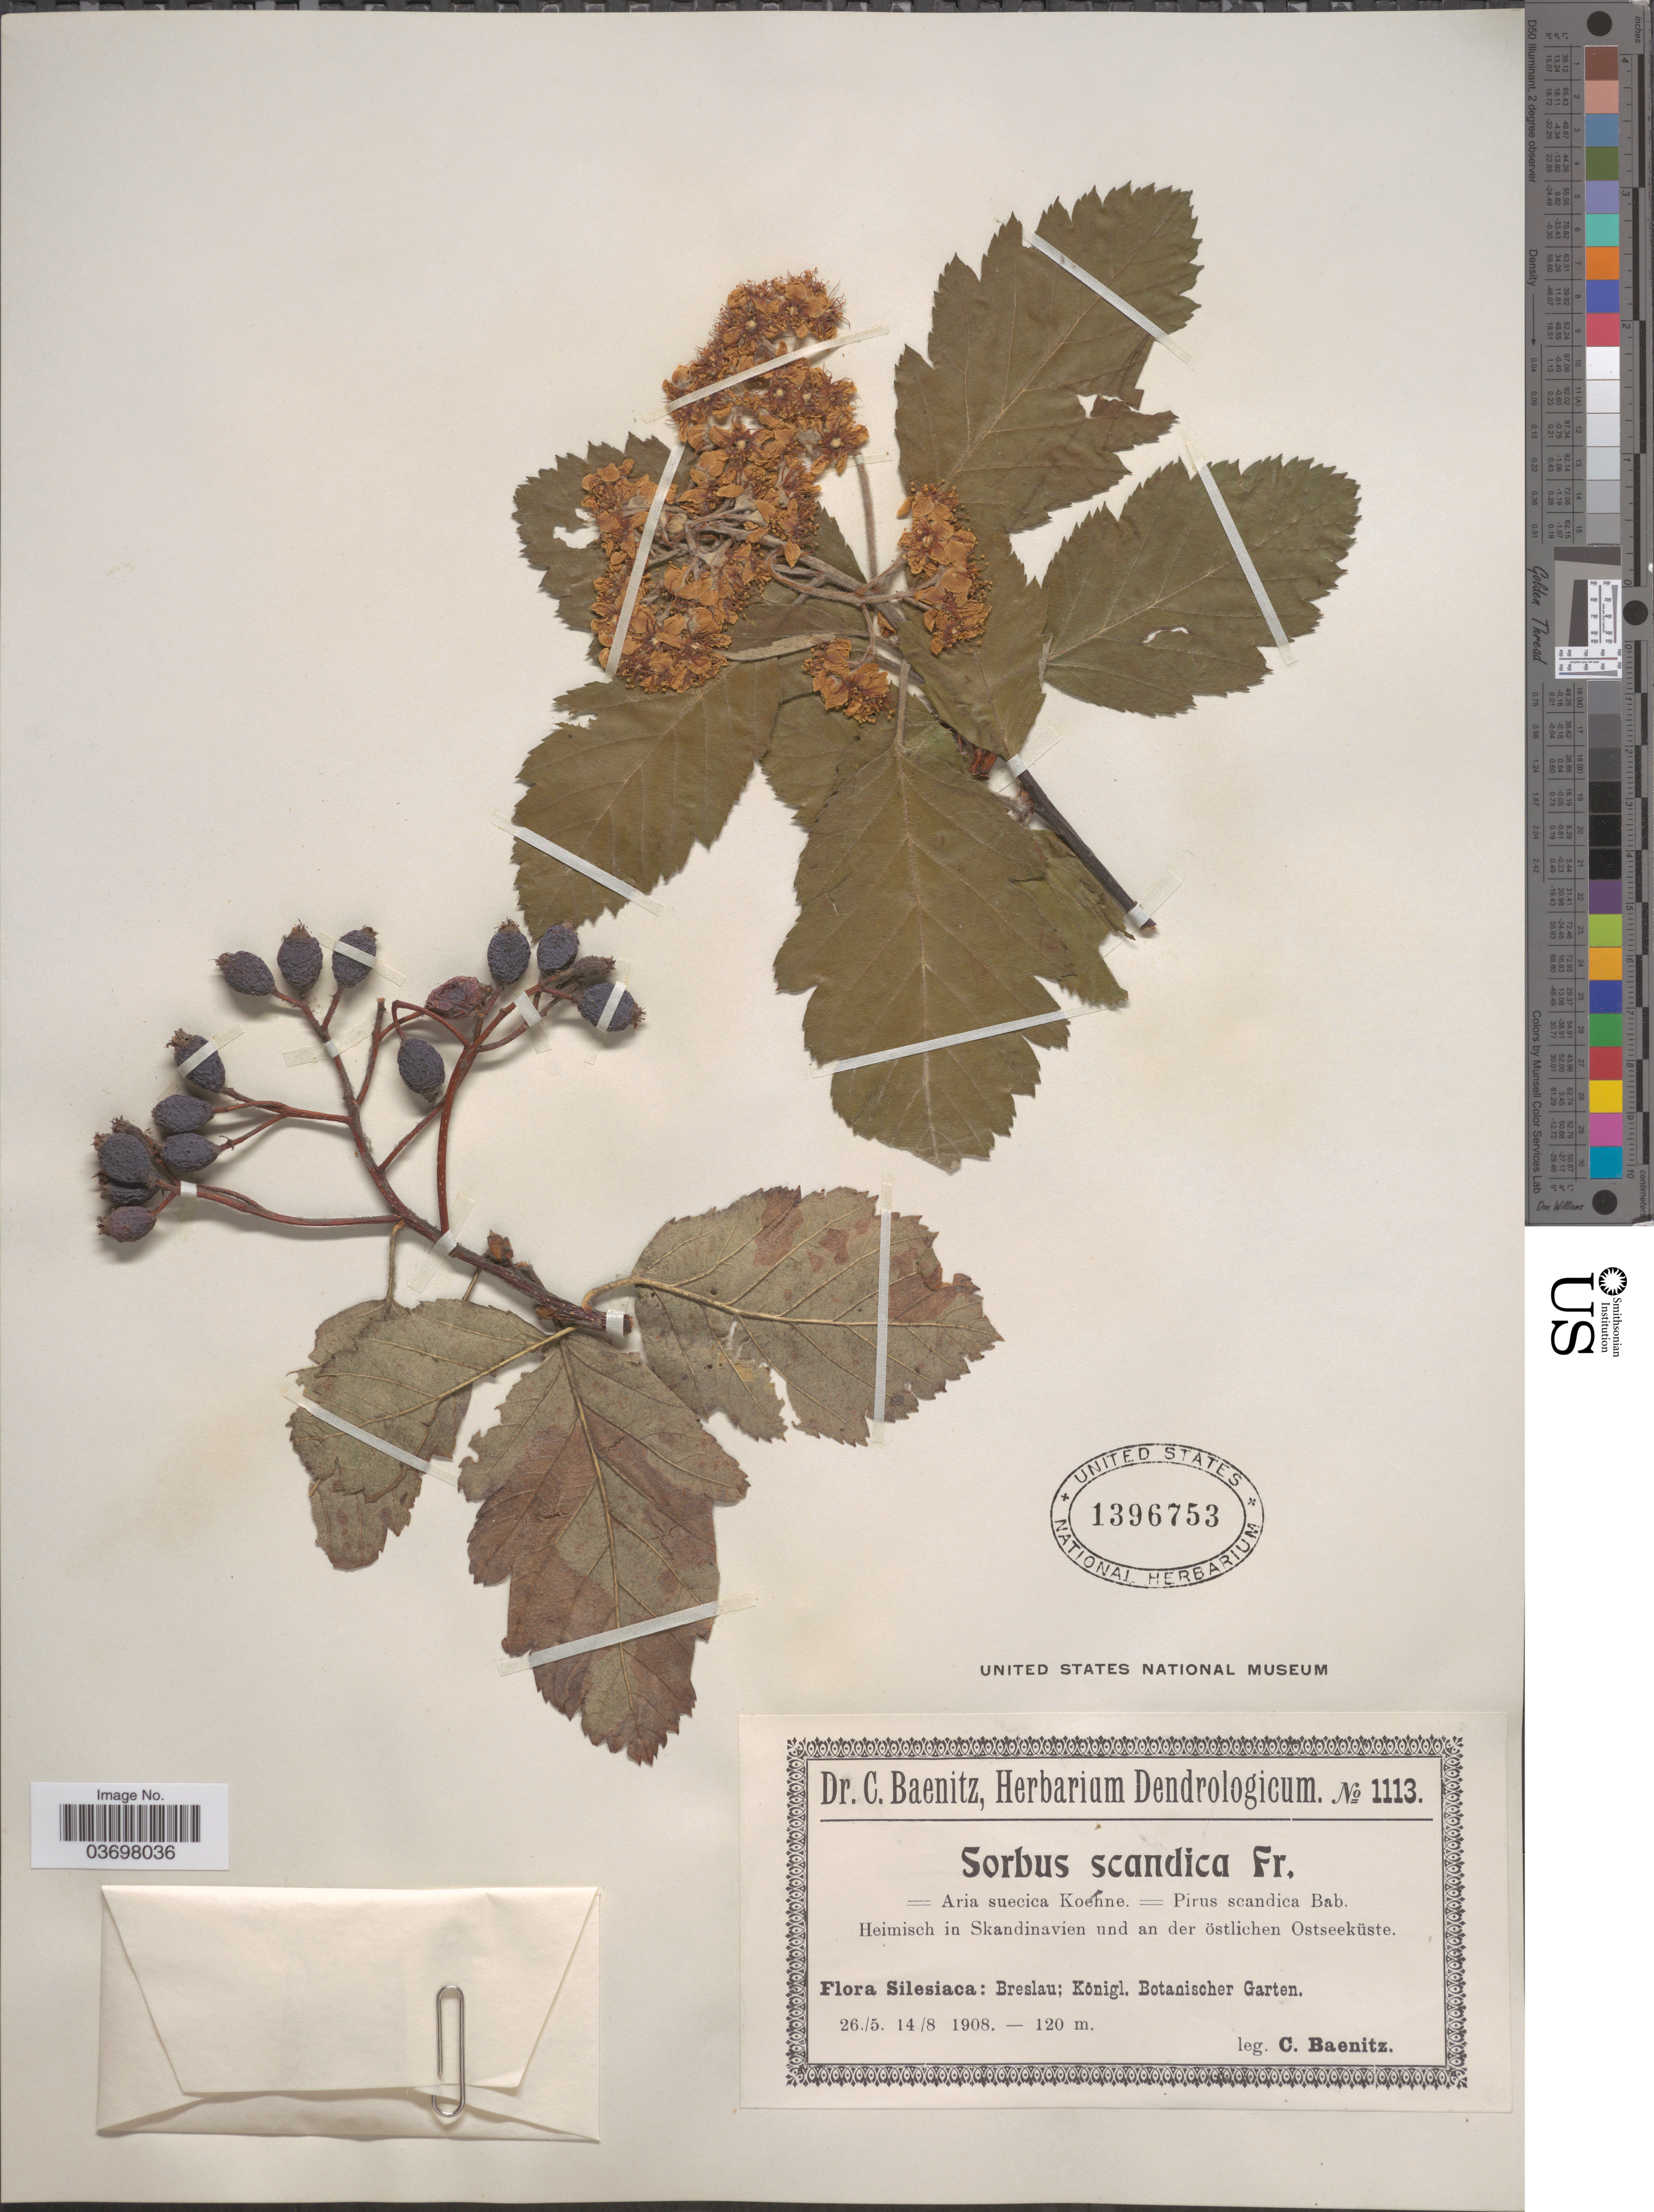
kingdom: Plantae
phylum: Tracheophyta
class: Magnoliopsida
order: Rosales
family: Rosaceae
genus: Sorbus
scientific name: Sorbus scandica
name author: H.J. Coste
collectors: C. G. Baenitz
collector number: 1113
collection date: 1908-05-26/1908-08-14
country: Poland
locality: Silesiaca: Breslau; Königl. Botanischer Garten.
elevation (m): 120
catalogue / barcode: US 1396753